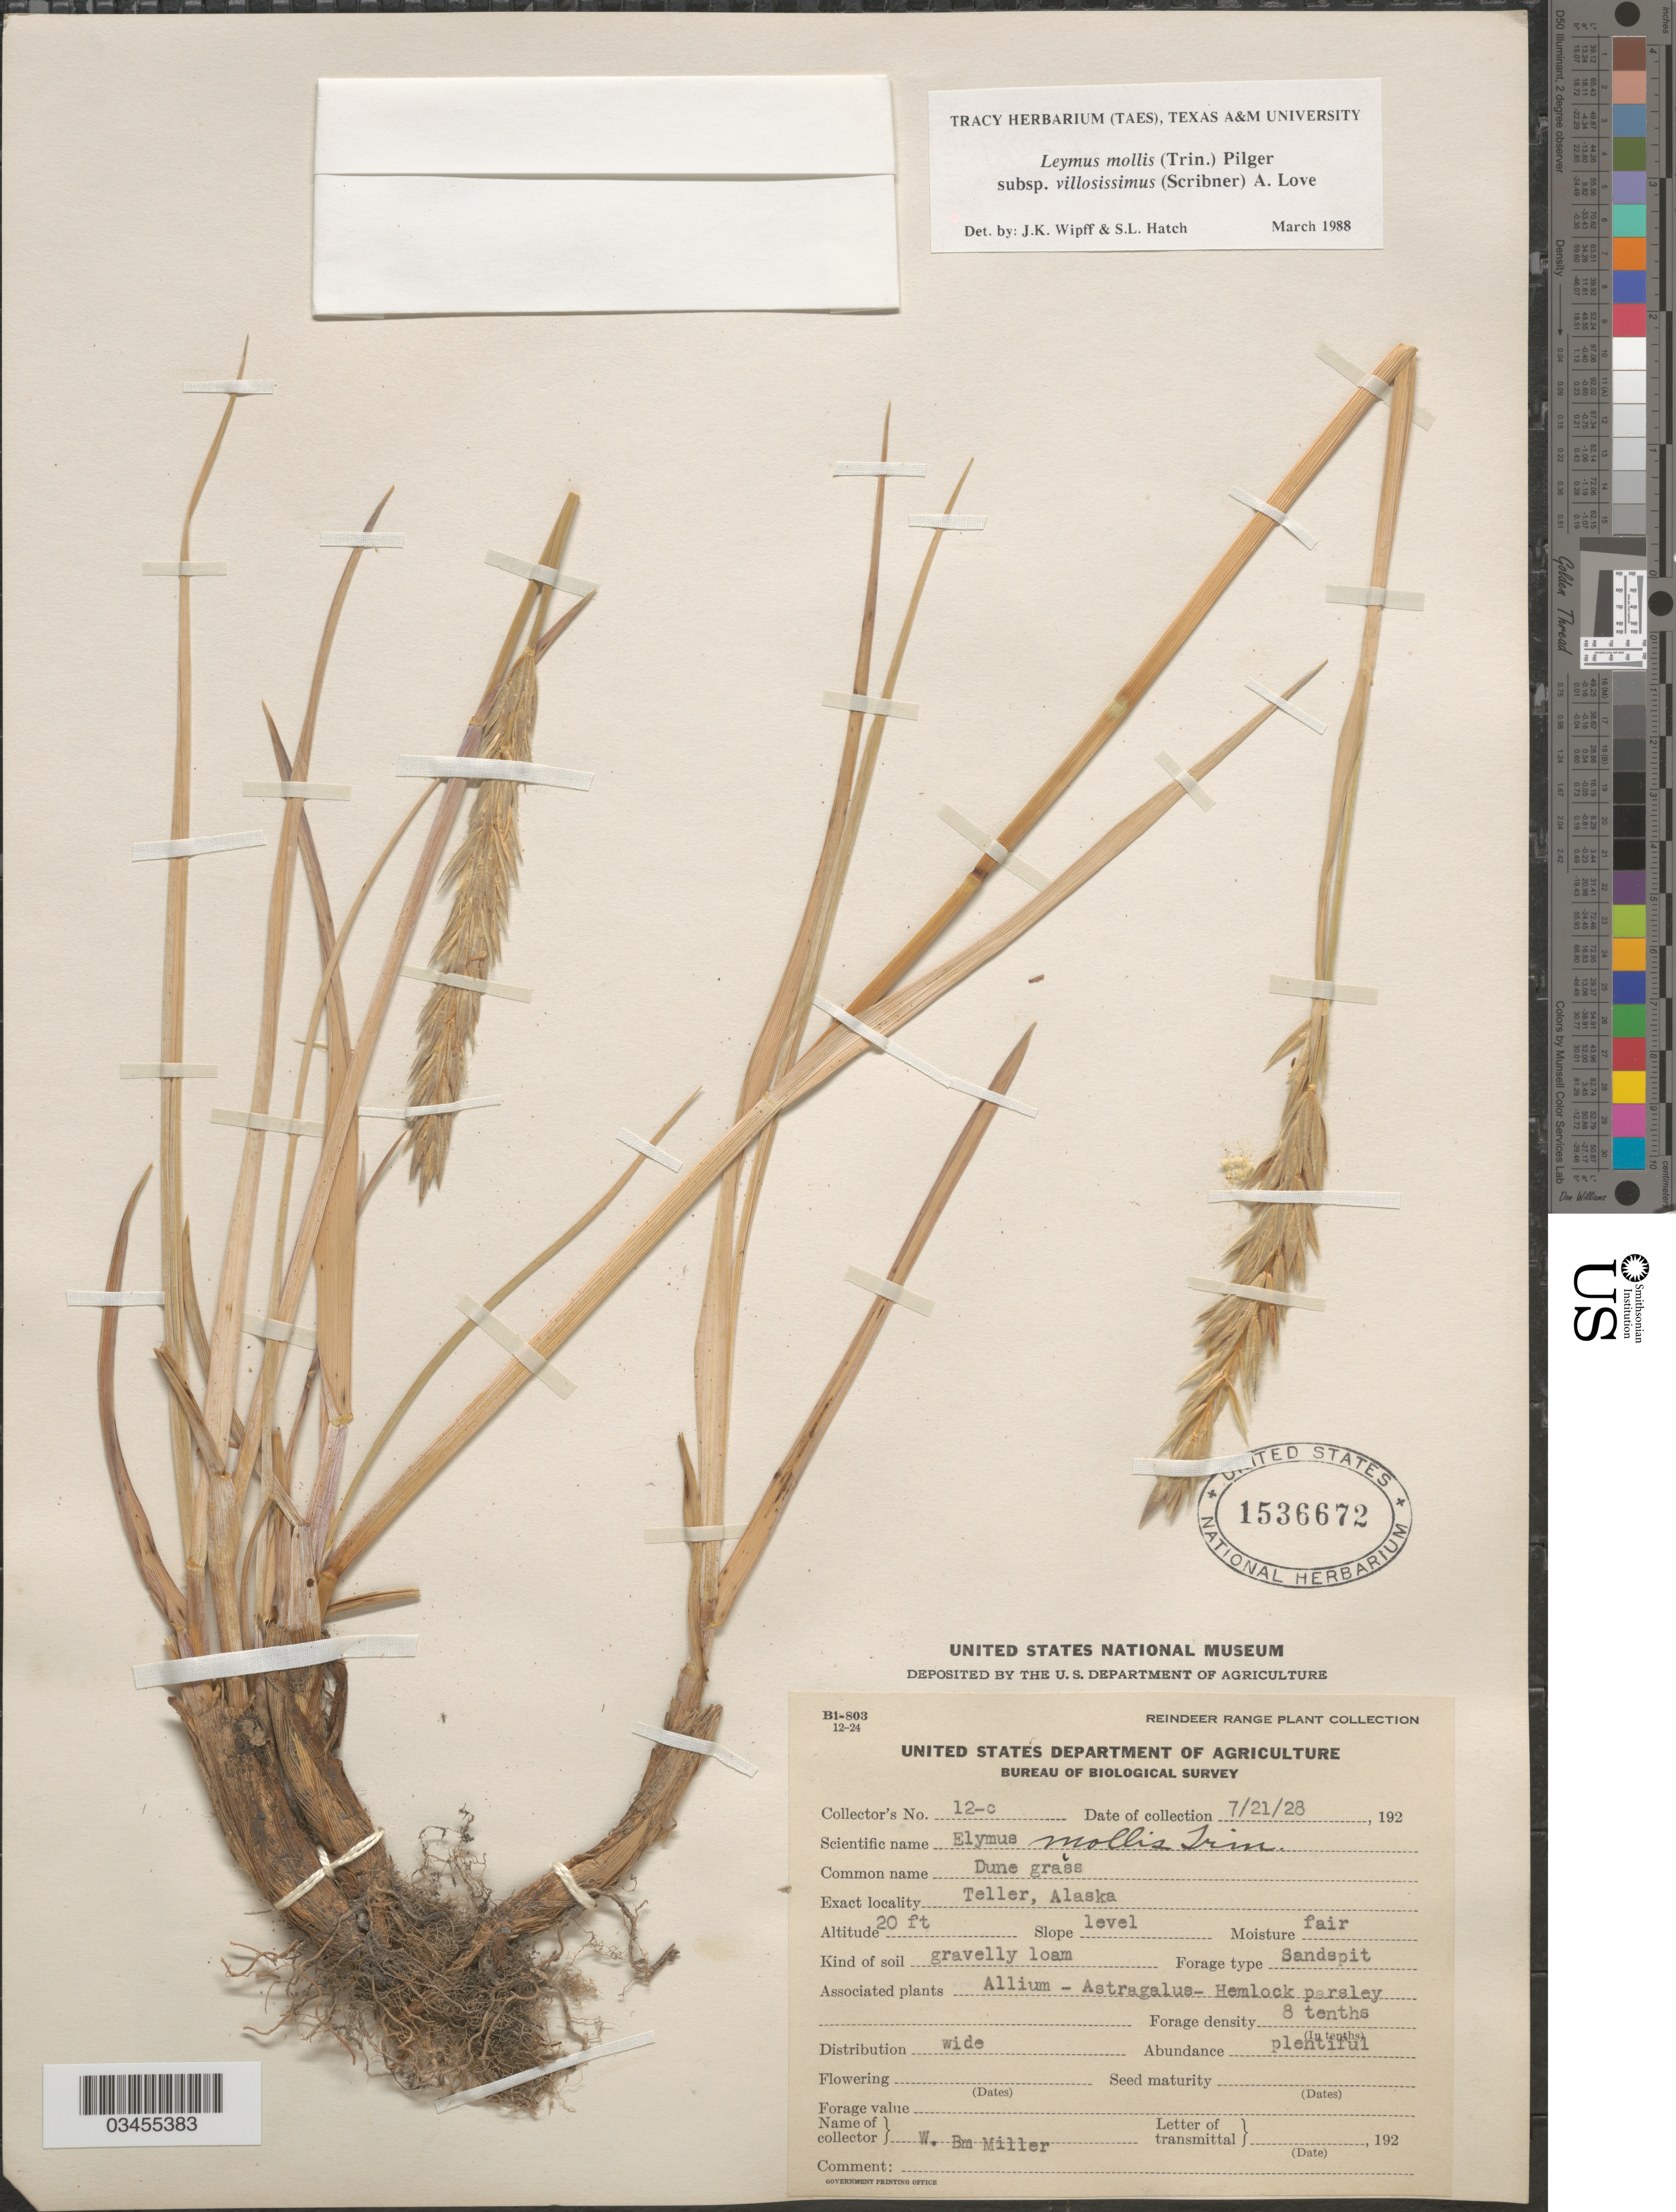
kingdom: Plantae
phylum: Tracheophyta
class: Liliopsida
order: Poales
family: Poaceae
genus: Leymus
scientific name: Leymus mollis subsp. villosissimus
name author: (Scribn.) Á. Löve & D. Löve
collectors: W. Miller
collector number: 12-c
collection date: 1928-07-21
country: United States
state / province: Alaska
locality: Teller.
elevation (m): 6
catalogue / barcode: US 1536672